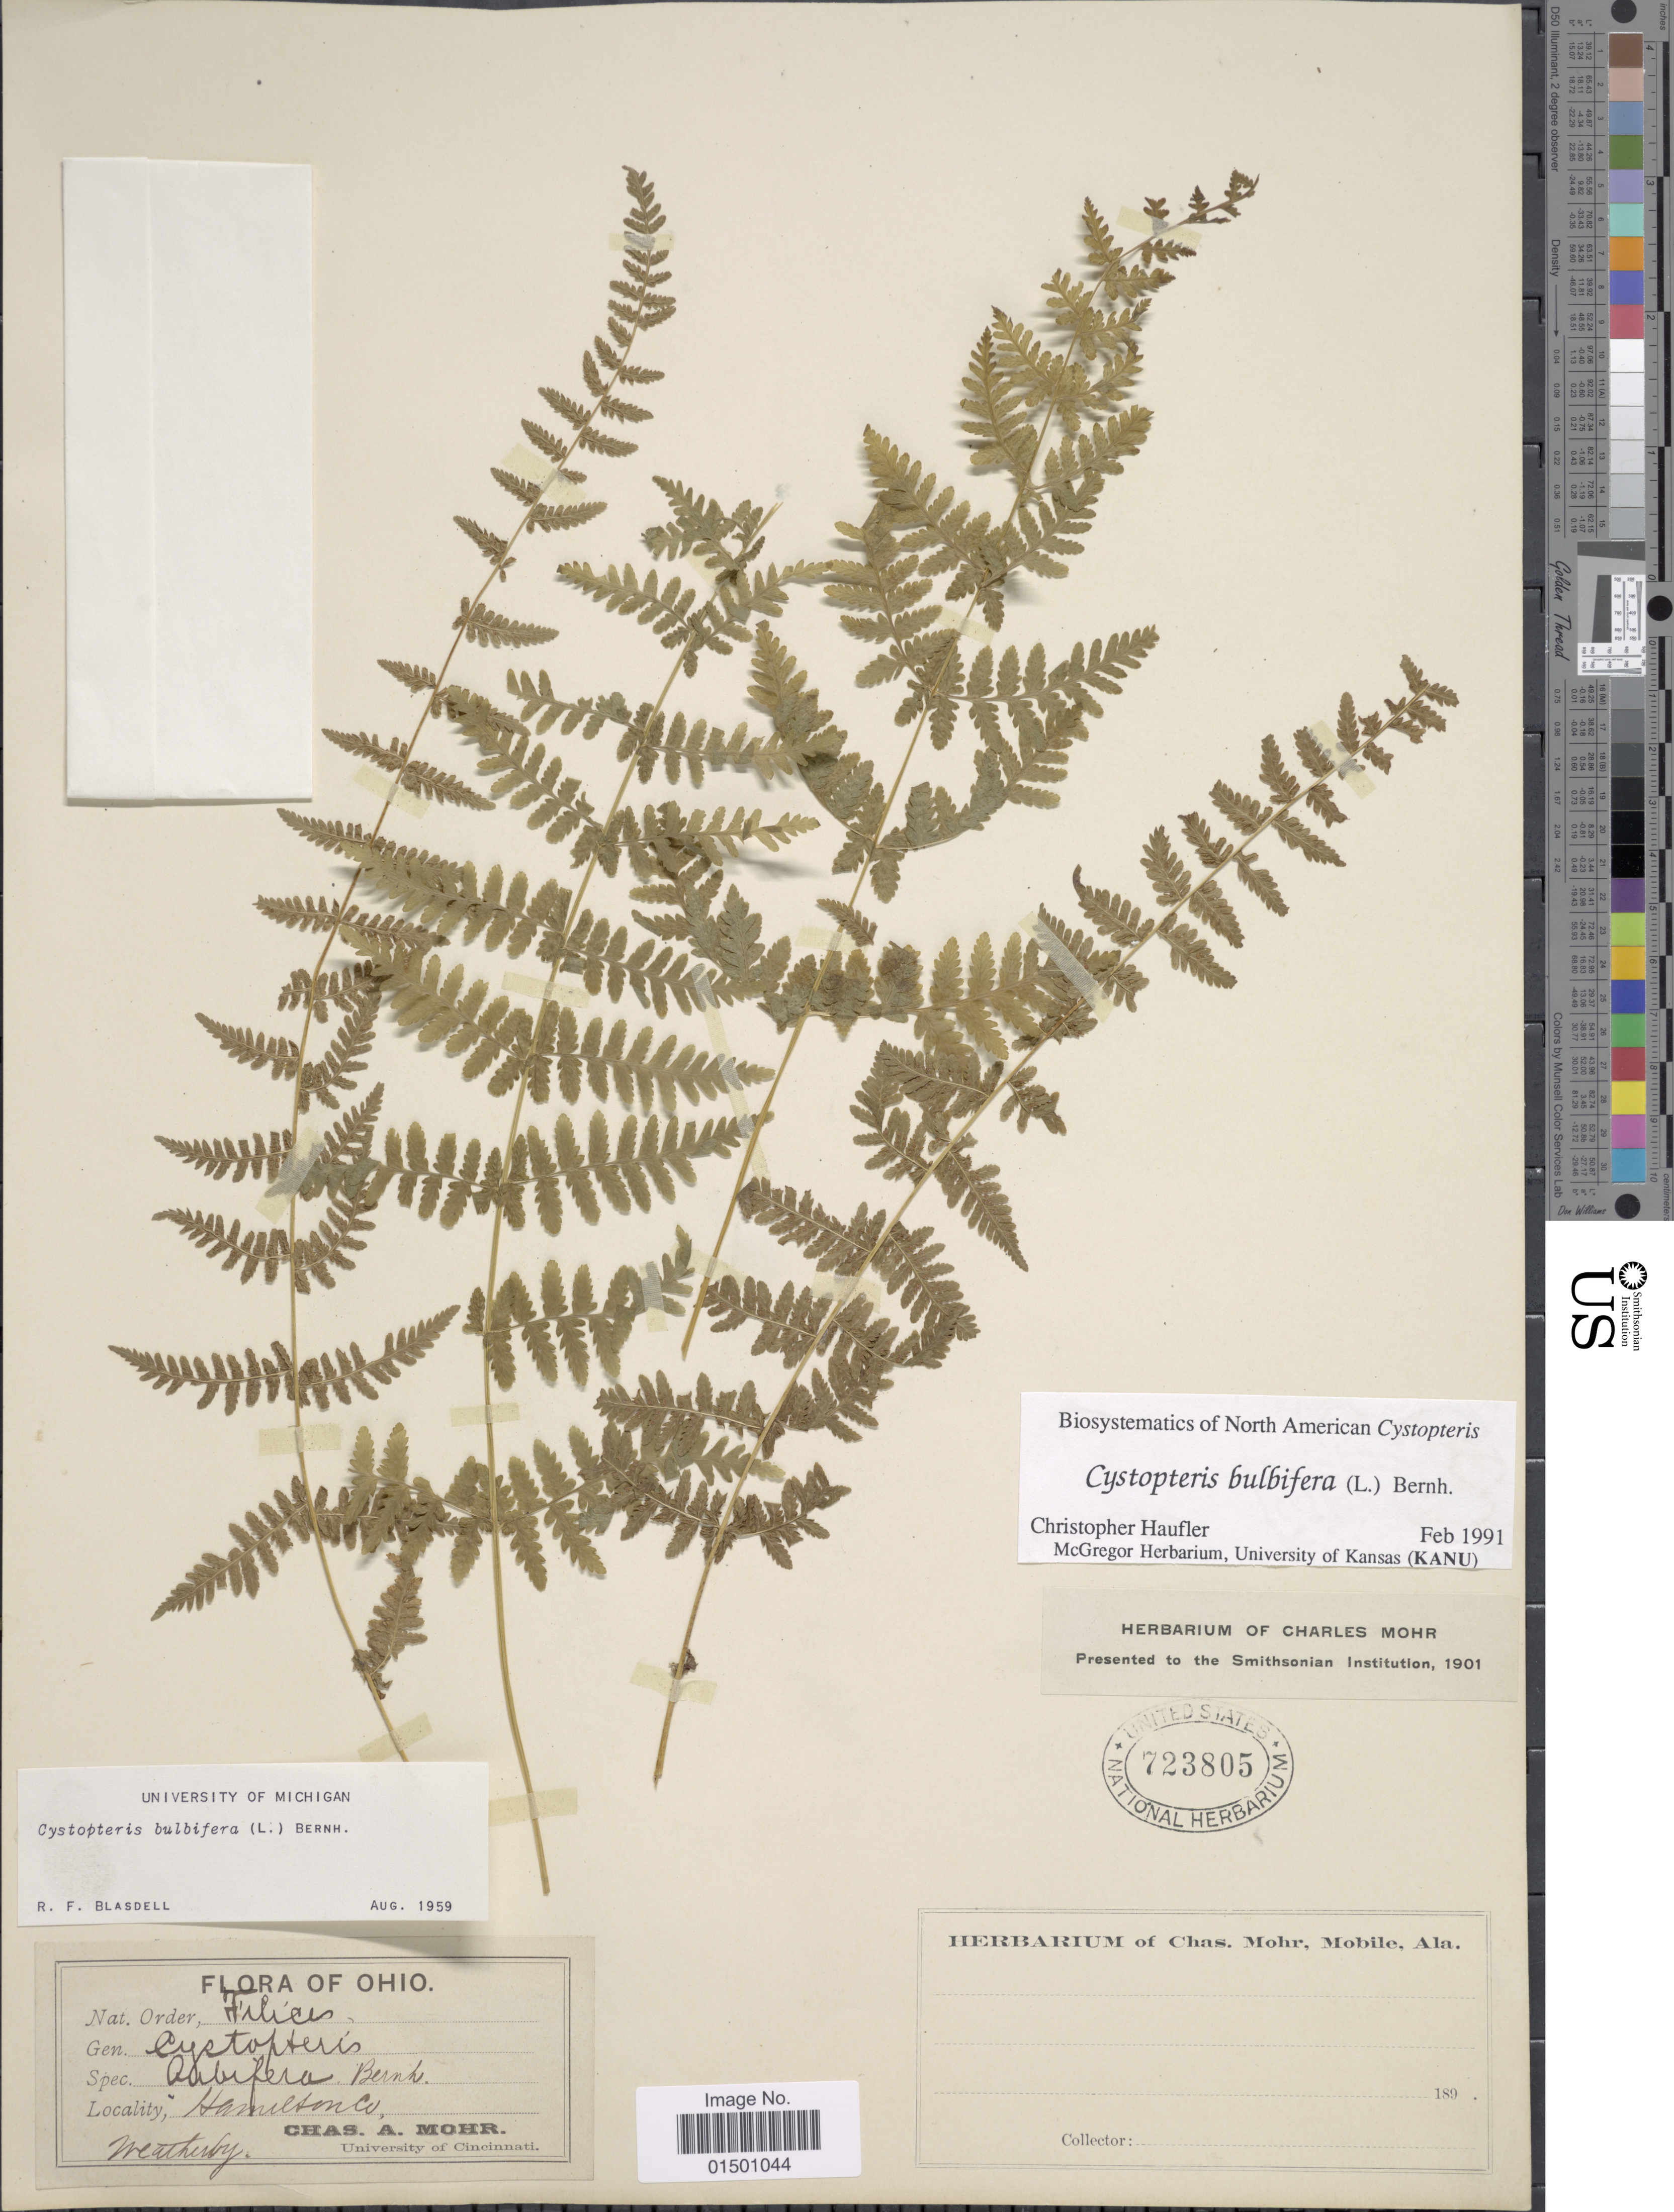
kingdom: Plantae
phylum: Tracheophyta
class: Polypodiopsida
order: Polypodiales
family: Cystopteridaceae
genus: Cystopteris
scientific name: Cystopteris bulbifera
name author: (L.) Bernh.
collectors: C. T. Mohr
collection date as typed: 189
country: United States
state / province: Ohio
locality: Hamilton Co., Weatherby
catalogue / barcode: US 723805